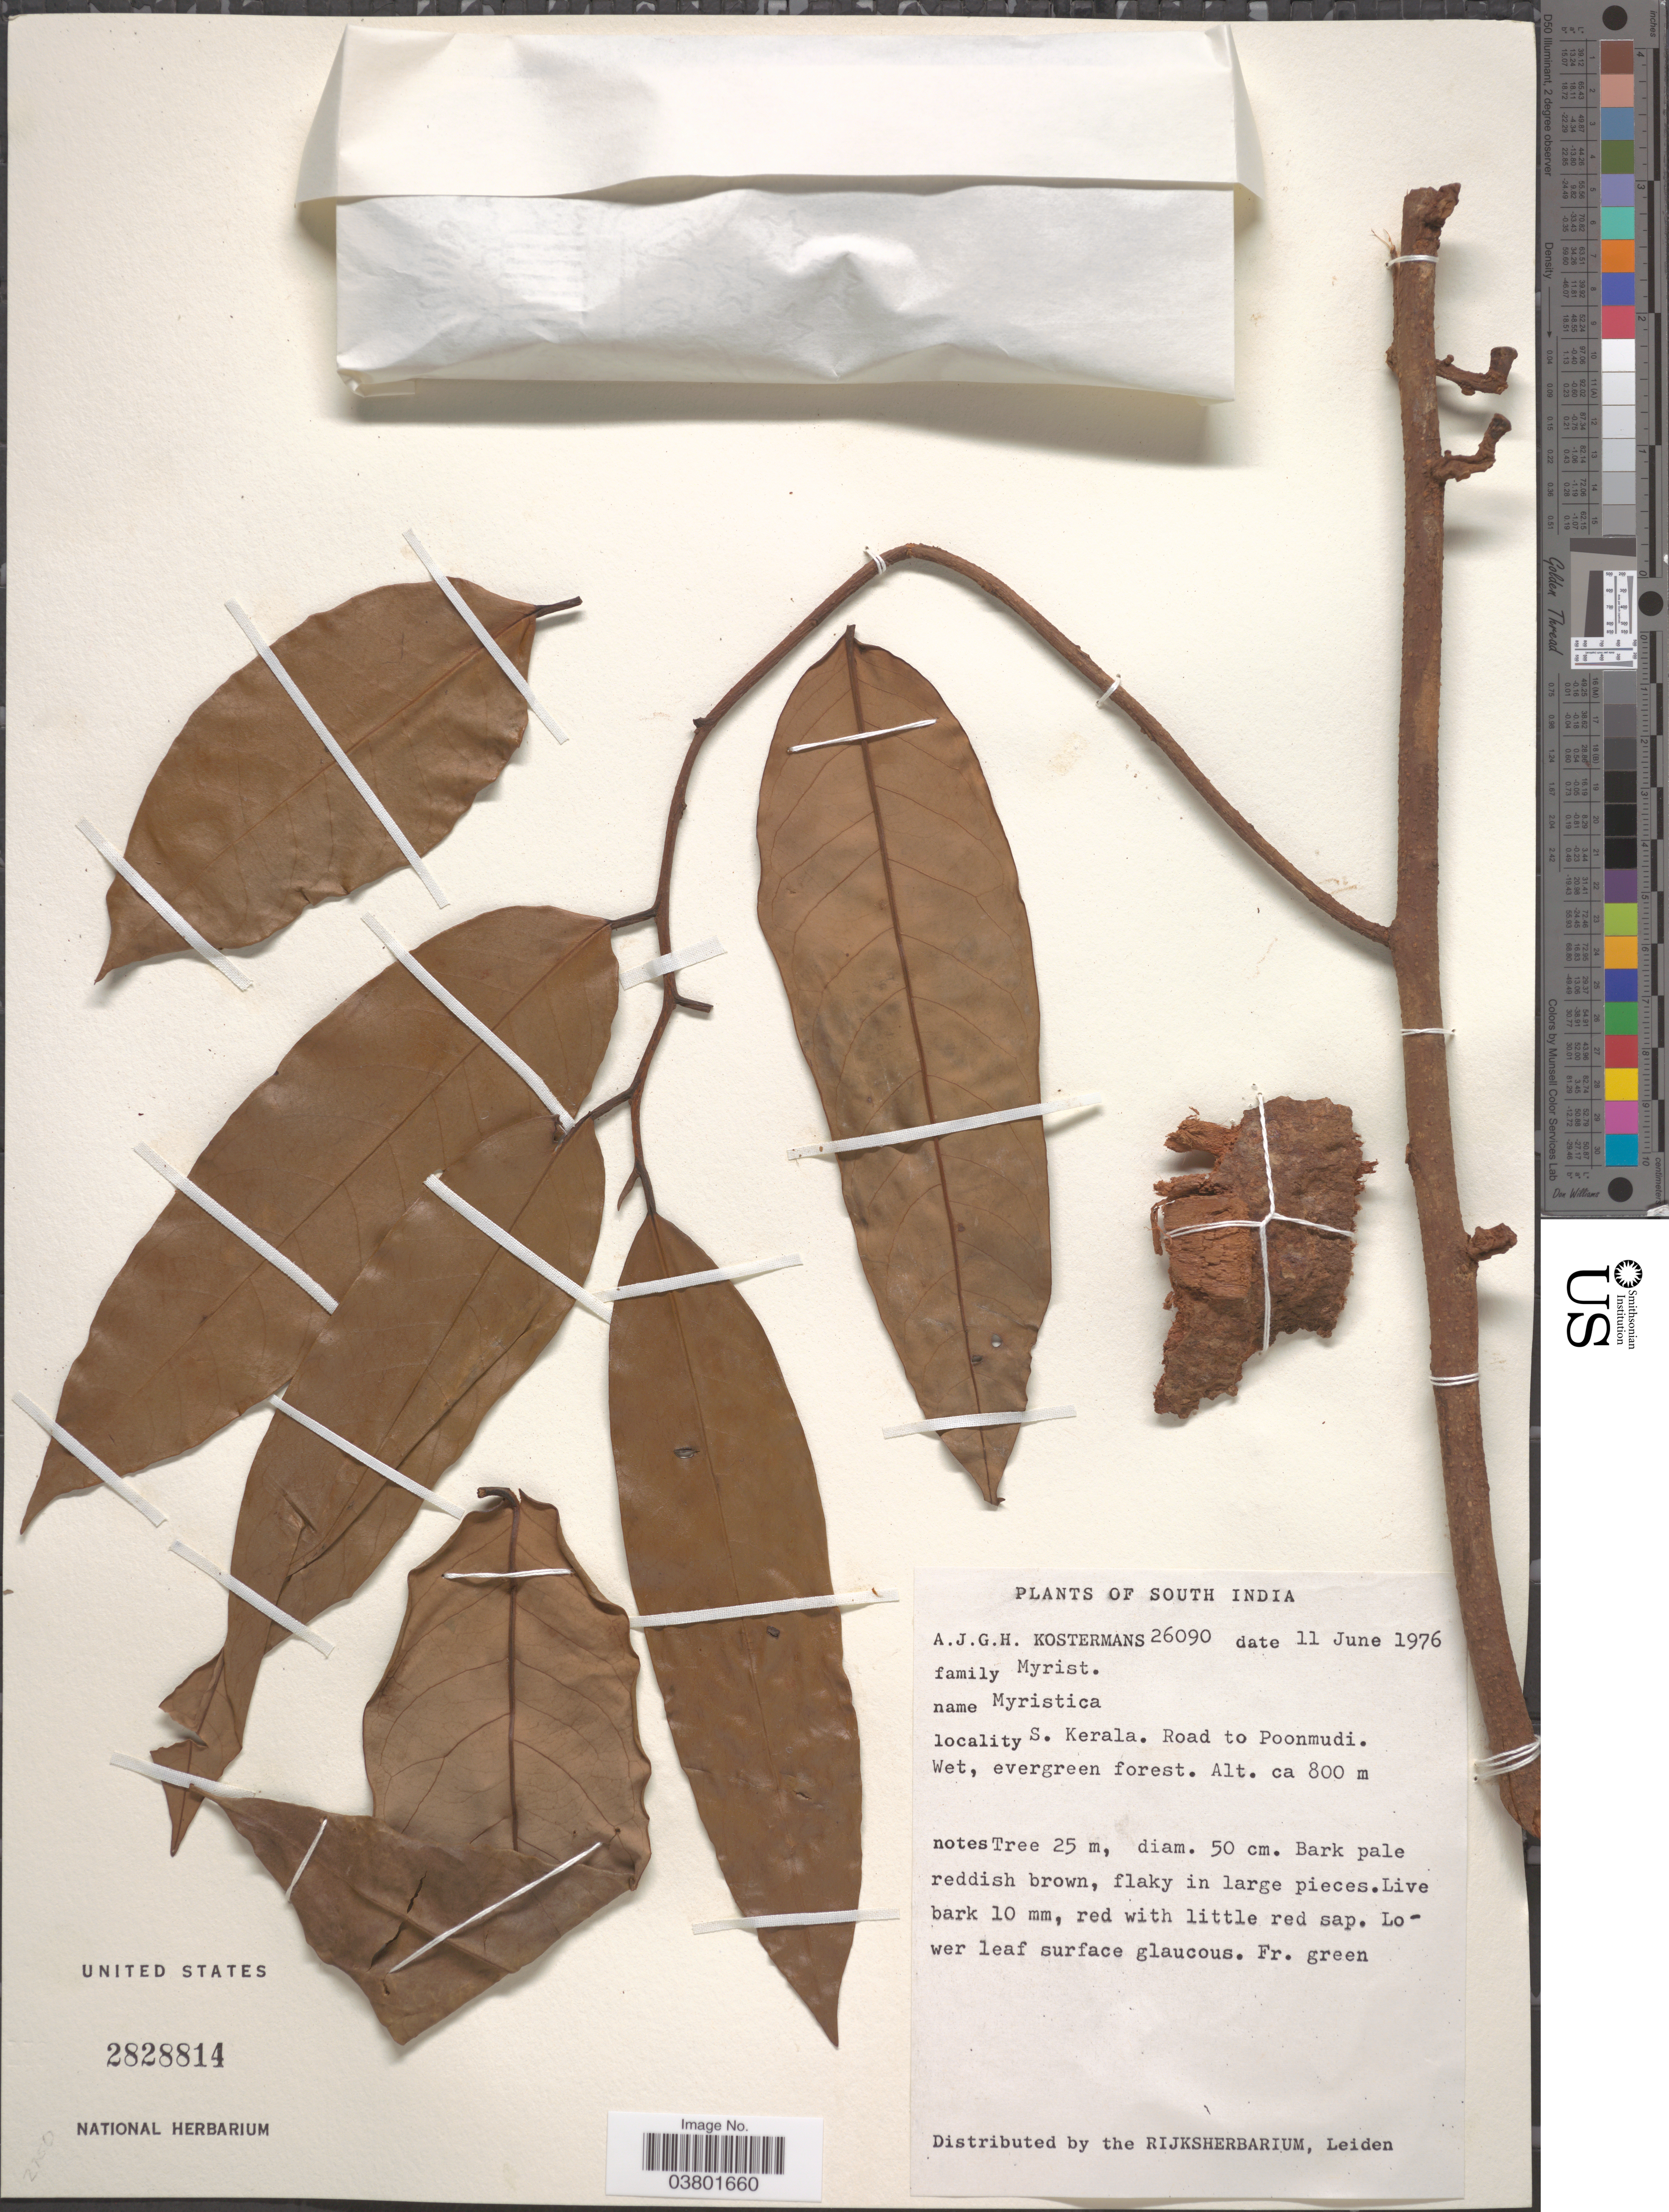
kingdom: Plantae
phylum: Tracheophyta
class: Magnoliopsida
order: Magnoliales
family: Myristicaceae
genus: Myristica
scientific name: Myristica sp.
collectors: A. J. G. Kostermans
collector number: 26090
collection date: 1976-06-11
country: India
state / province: Kerala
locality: South India. S. Kerala. Road to Poonmudi.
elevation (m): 800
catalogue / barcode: US 2828814